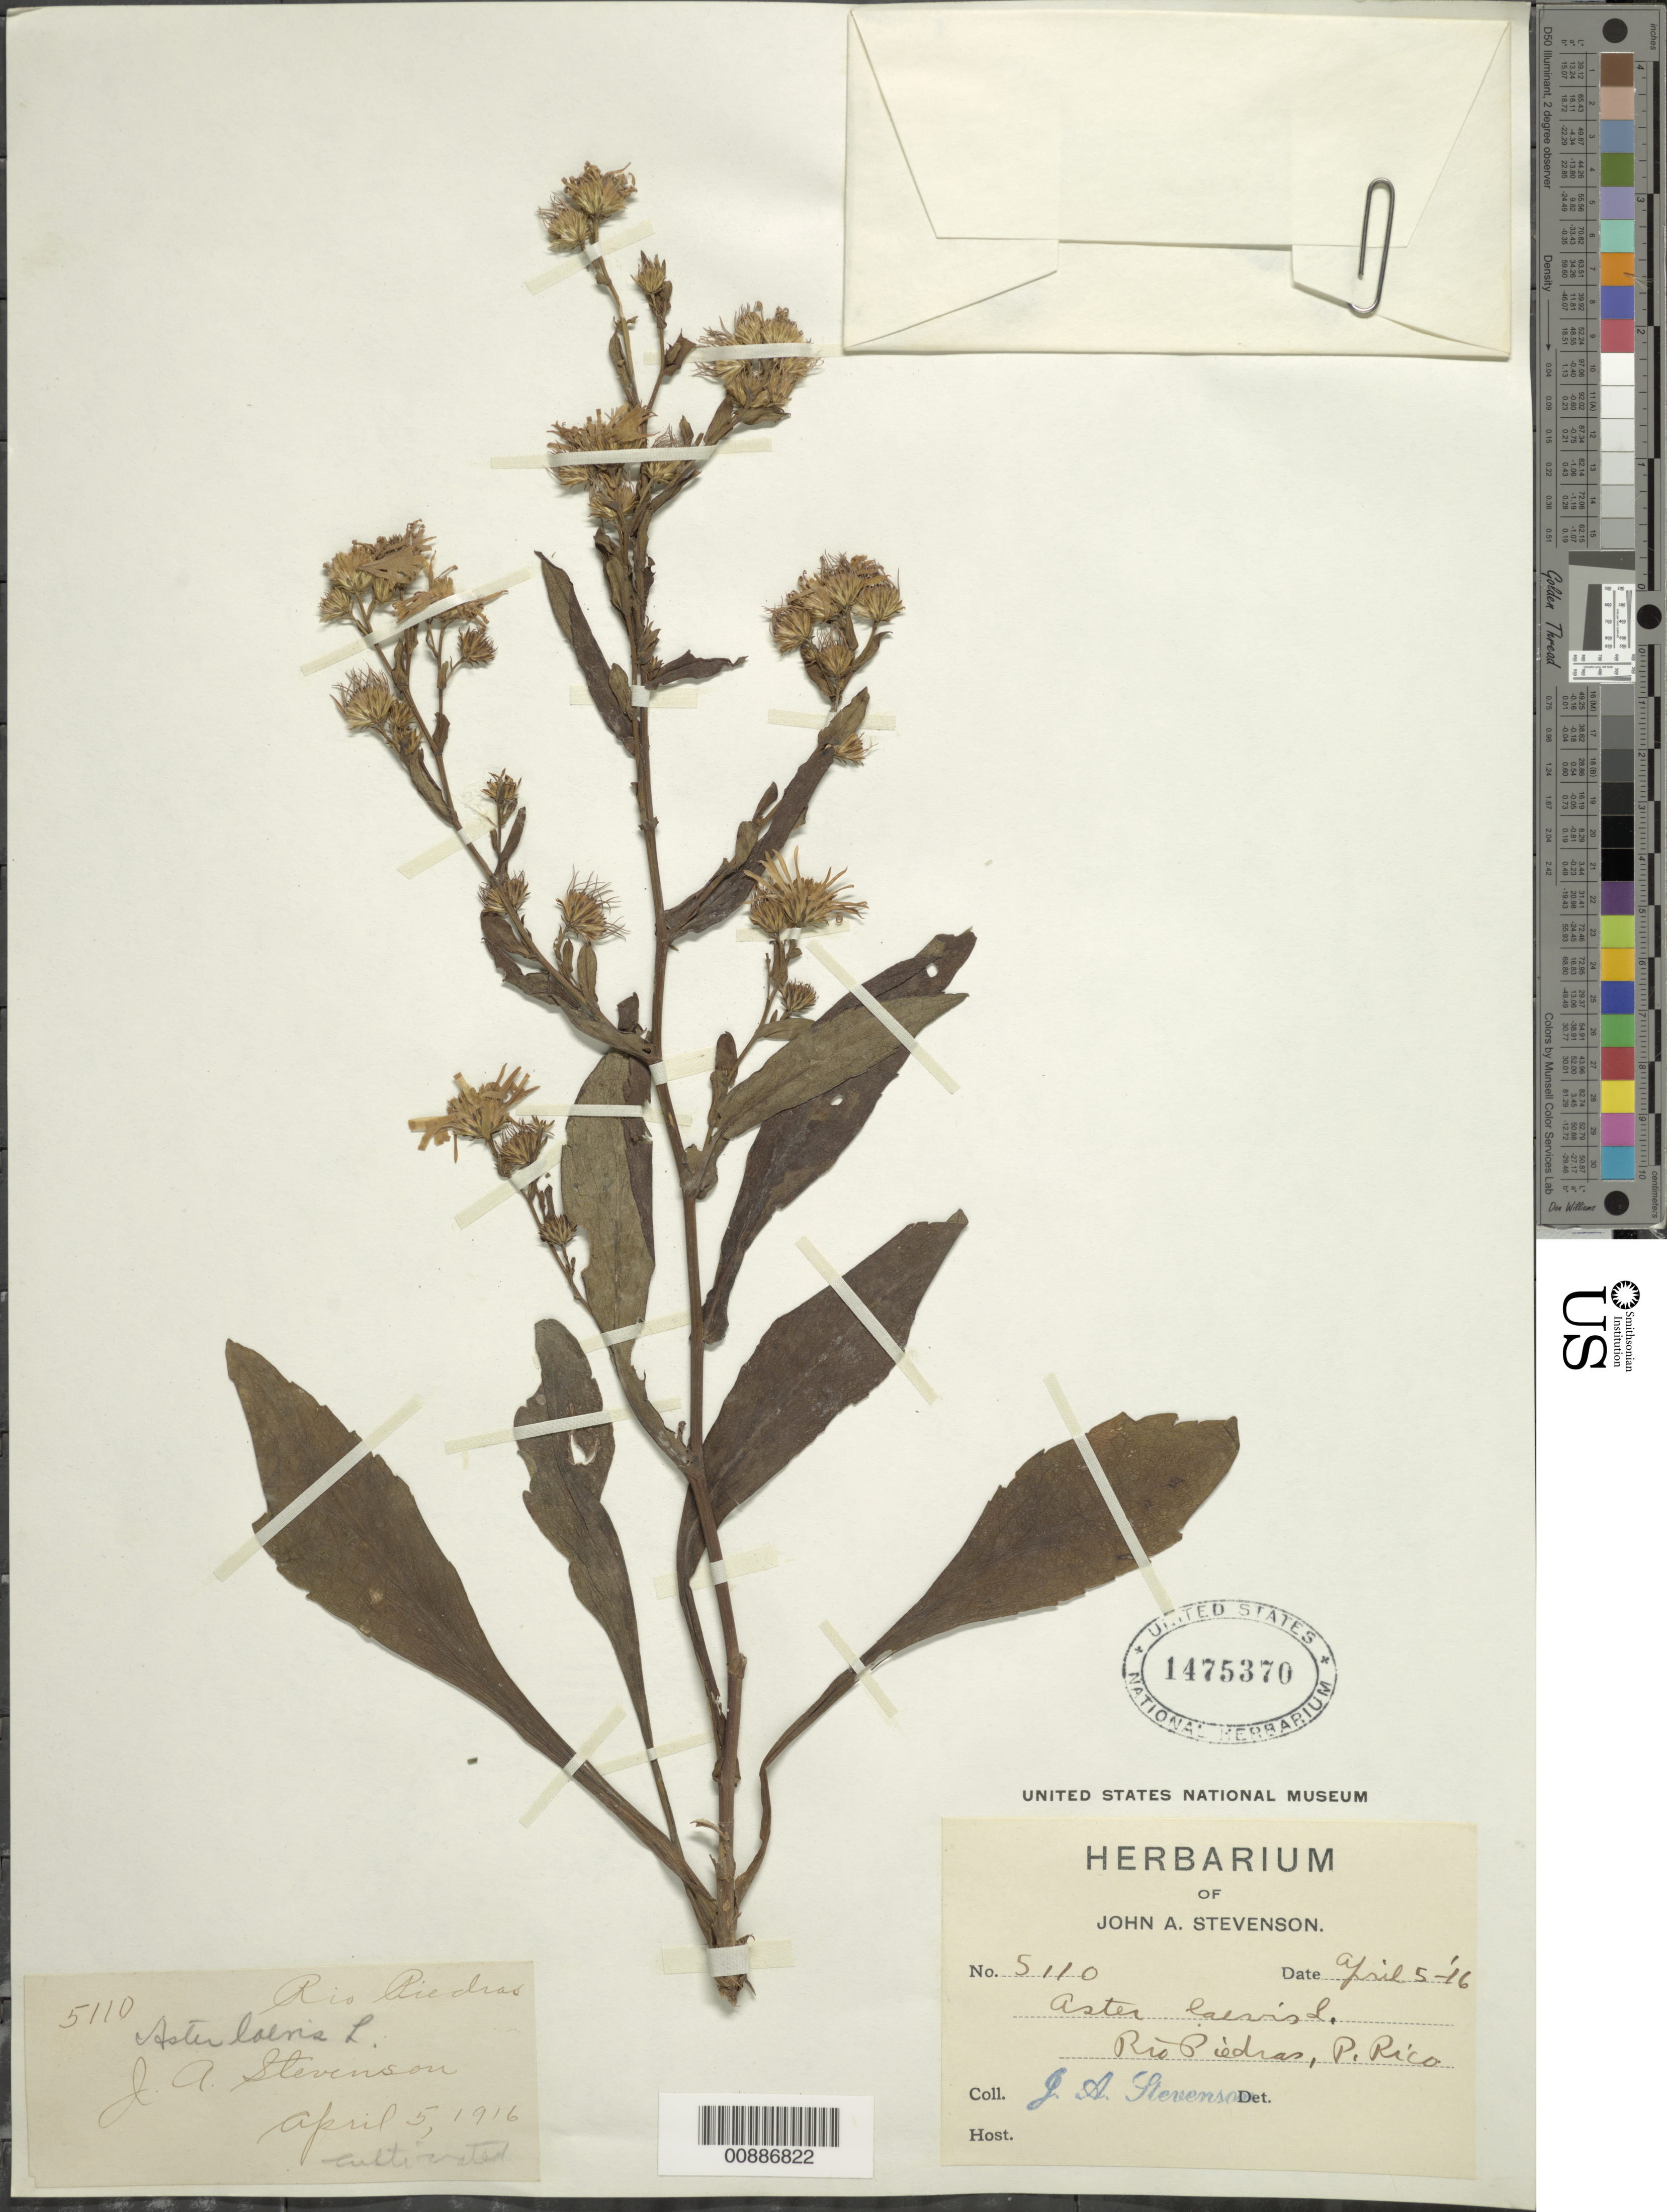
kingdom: Plantae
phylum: Tracheophyta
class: Magnoliopsida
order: Asterales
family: Asteraceae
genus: Symphyotrichum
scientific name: Symphyotrichum laeve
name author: (L.) Á. Löve & D. Löve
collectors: J. Stevenson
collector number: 5110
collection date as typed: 05 Apr 1916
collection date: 1916-04-05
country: Puerto Rico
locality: Rio Piedras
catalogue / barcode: US 1475370